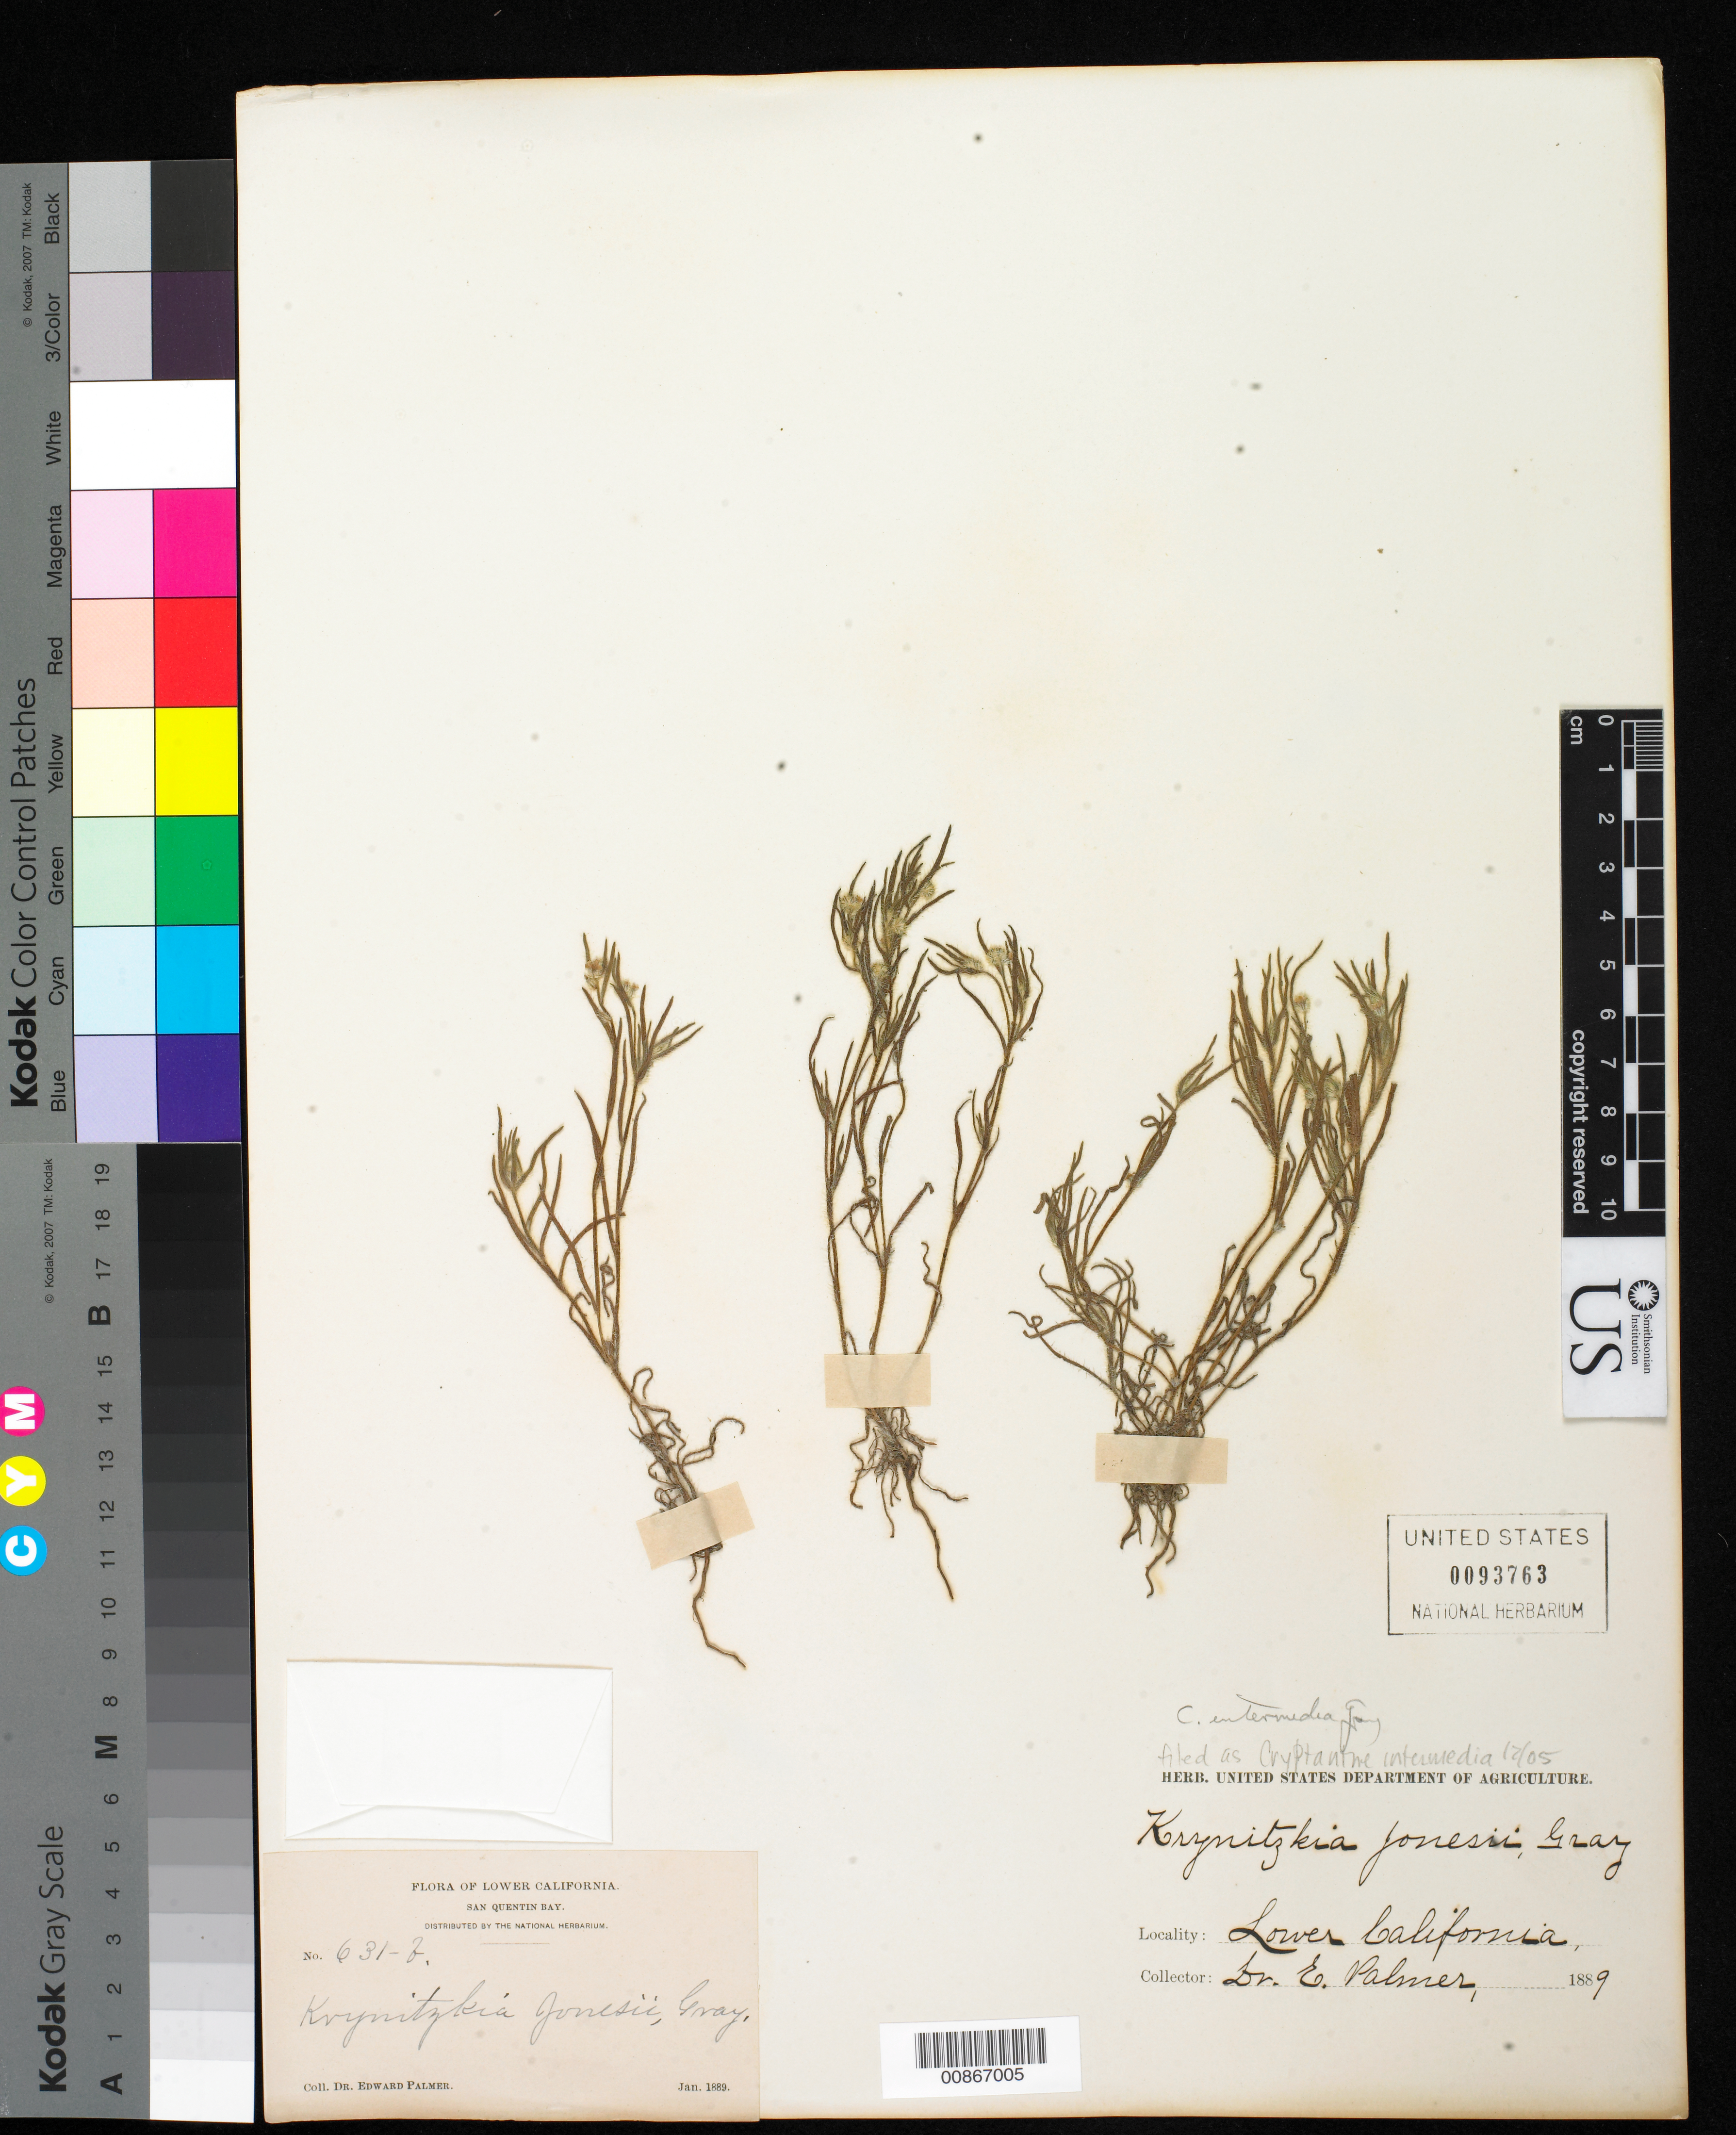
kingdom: Plantae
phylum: Tracheophyta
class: Magnoliopsida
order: Boraginales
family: Boraginaceae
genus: Cryptantha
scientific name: Cryptantha intermedia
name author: (A. Gray) Greene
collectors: E. Palmer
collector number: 631 - b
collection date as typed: Jan 1889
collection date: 1889-01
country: Mexico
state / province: Baja California Norte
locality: San Quentin Bay, Lower California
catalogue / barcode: US 93763